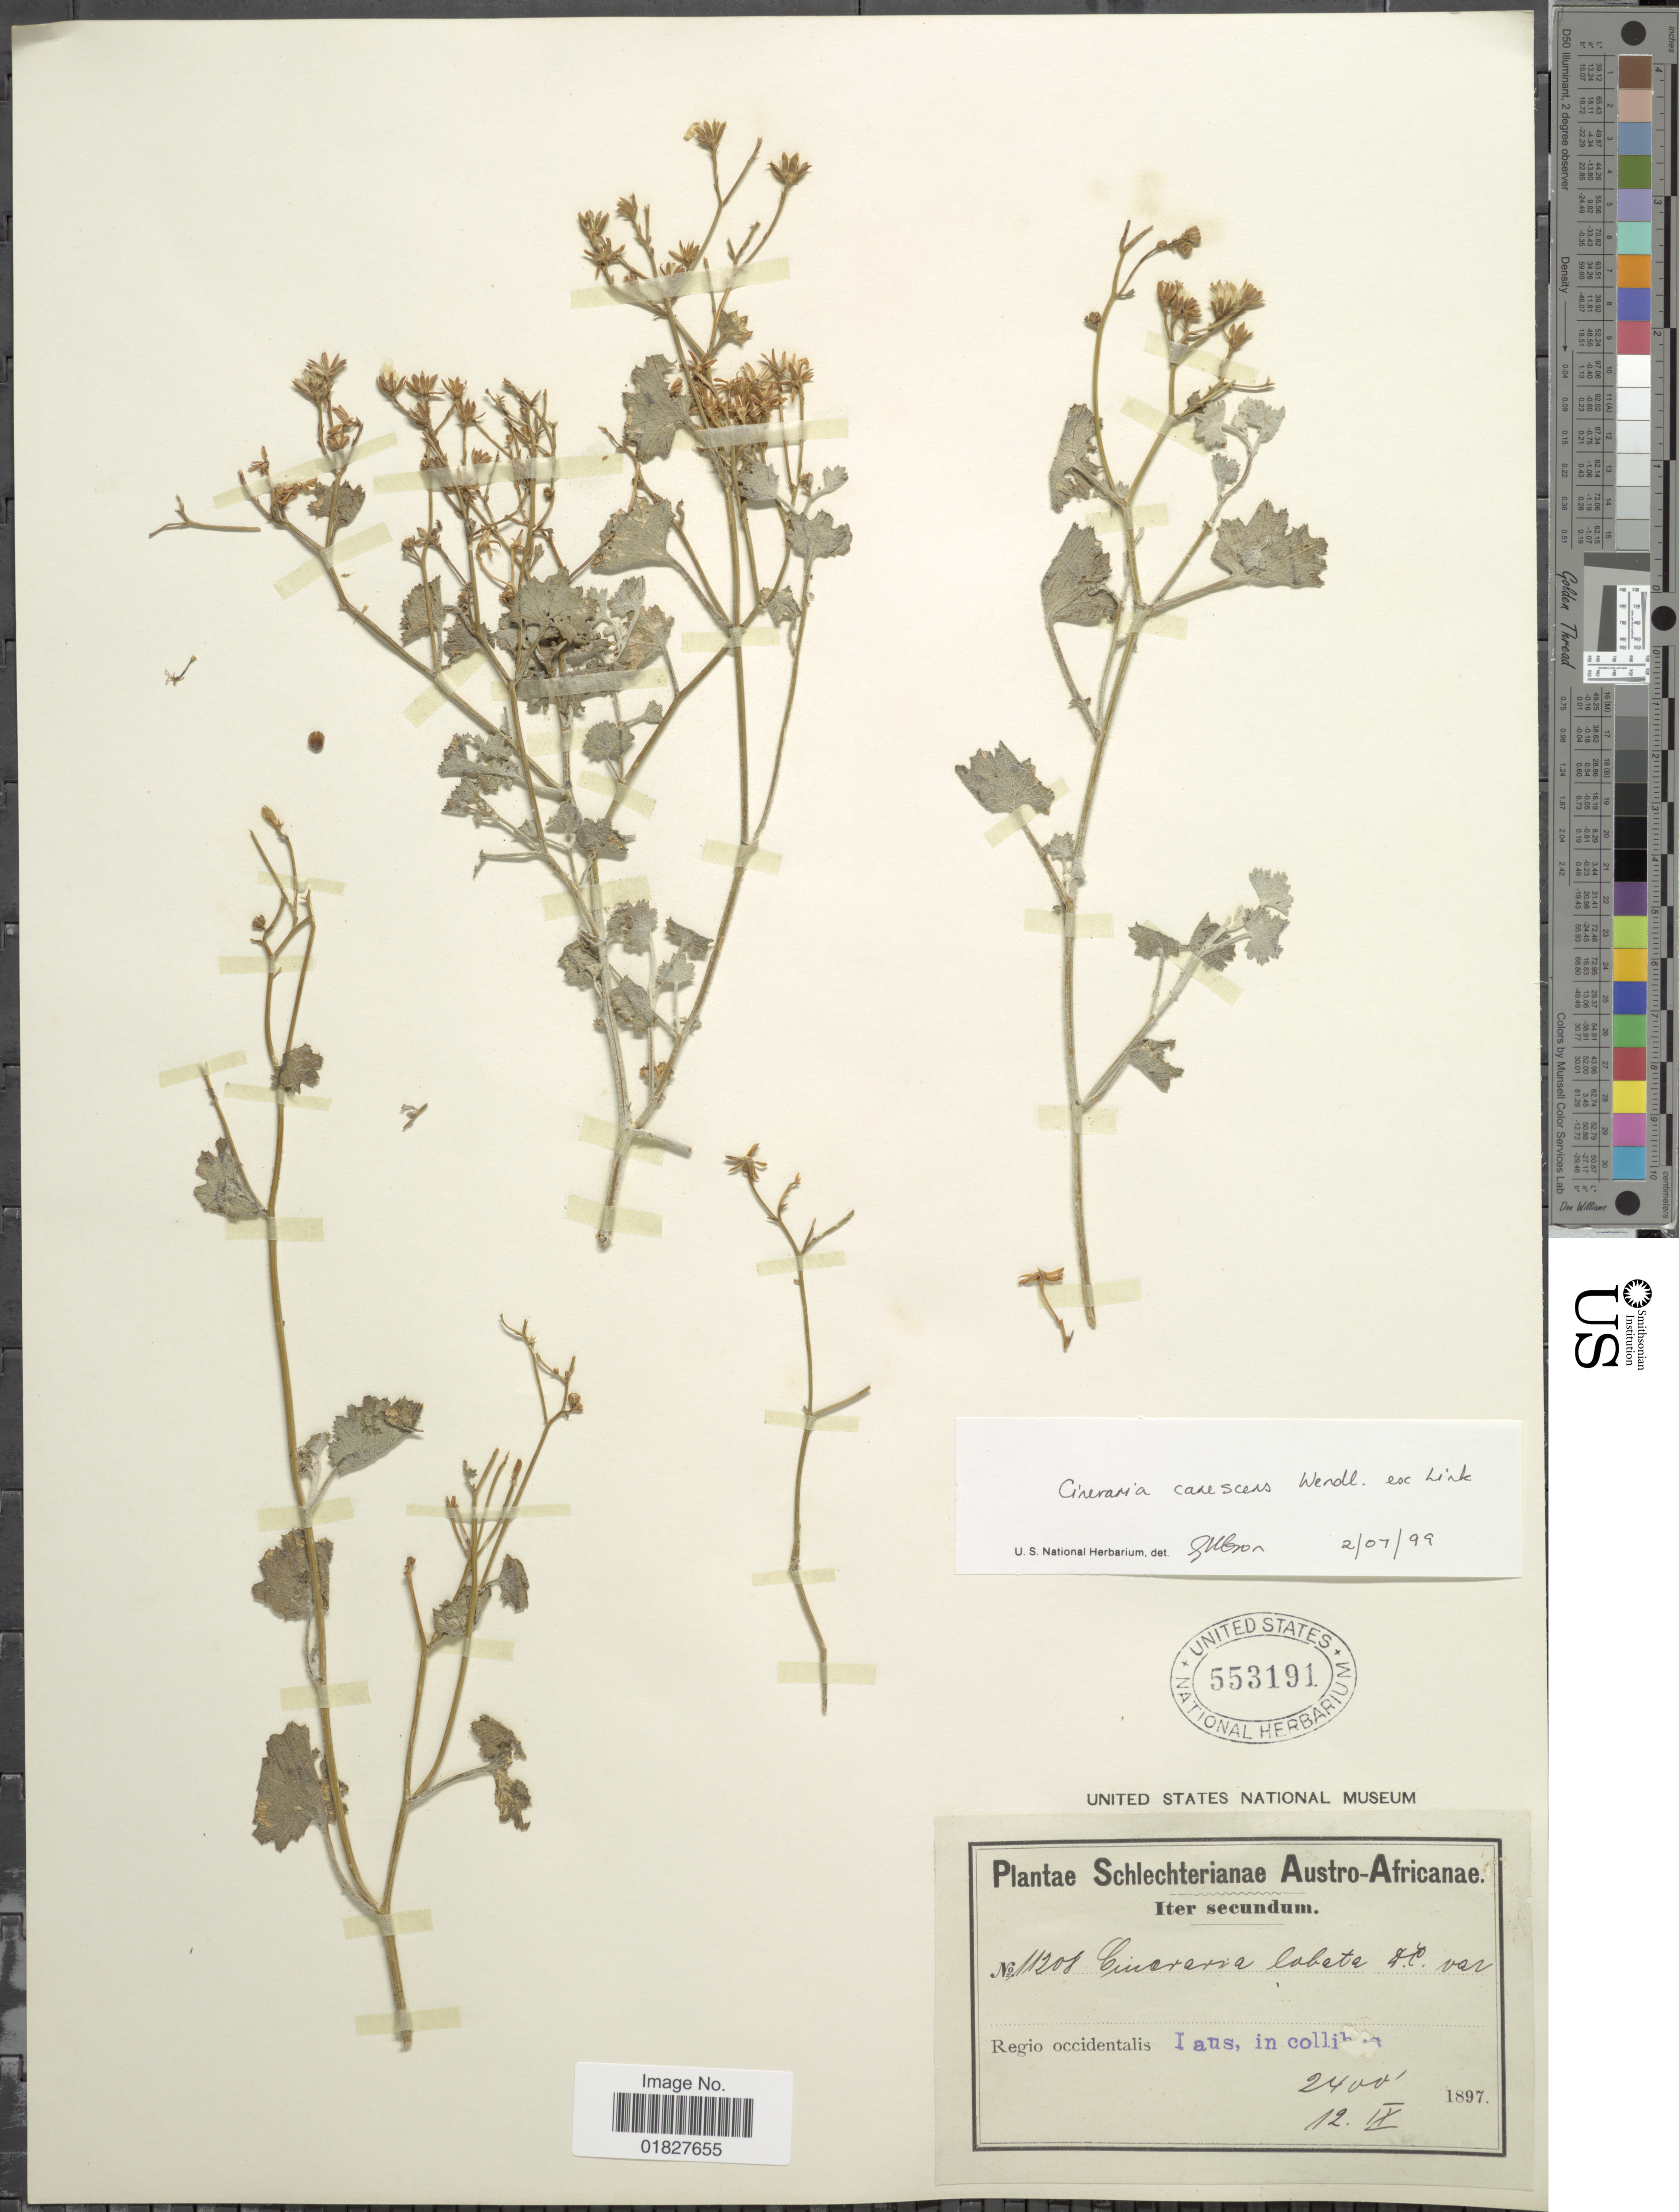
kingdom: Plantae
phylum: Tracheophyta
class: Magnoliopsida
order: Asterales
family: Asteraceae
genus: Cineraria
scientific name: Cineraria canescens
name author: J.C. Wendl.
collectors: Schlechter, --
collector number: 11208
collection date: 1897-09-12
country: South Africa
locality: Austro-Africanae, Regio occidentalis, Iaus, in collibus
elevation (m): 732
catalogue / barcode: US 553191